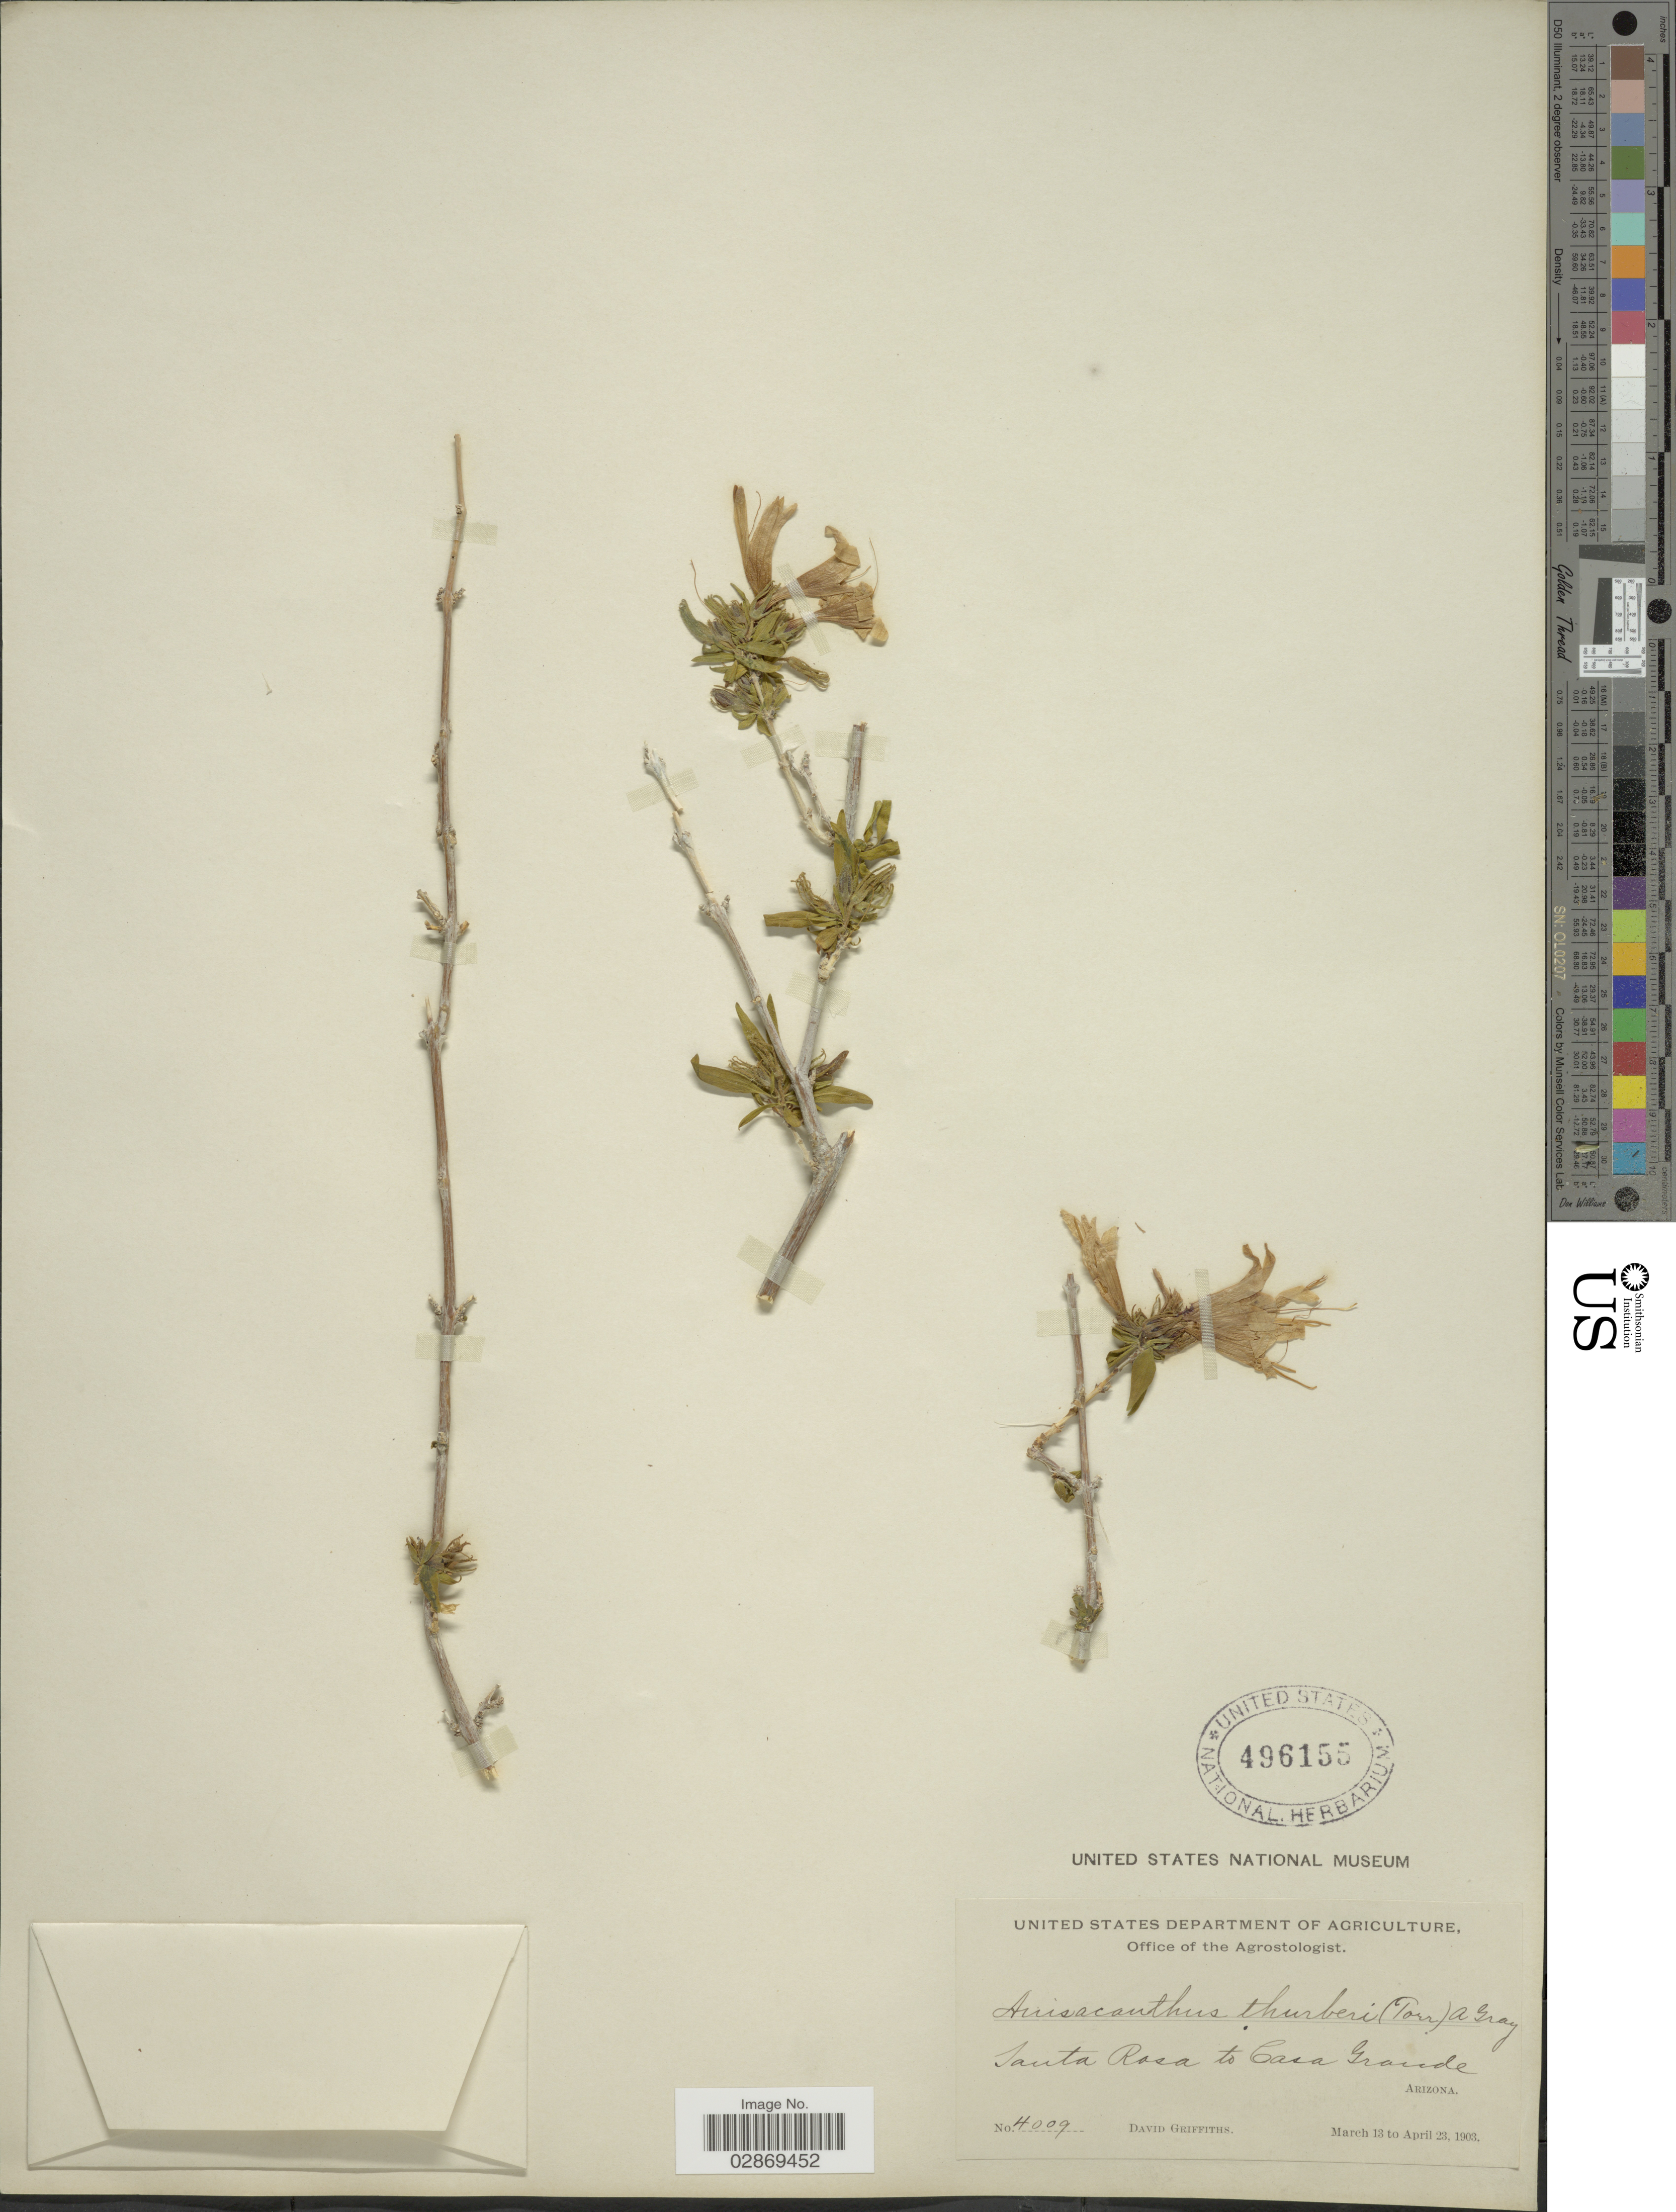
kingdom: Plantae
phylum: Tracheophyta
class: Magnoliopsida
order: Lamiales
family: Acanthaceae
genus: Anisacanthus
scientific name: Anisacanthus thurberi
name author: (Torr.) A. Gray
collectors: D. Griffiths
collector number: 4009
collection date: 1903-03-13/1903-04-13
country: United States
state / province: Arizona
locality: Santa Rosa to Casa Grande.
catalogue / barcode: US 496155